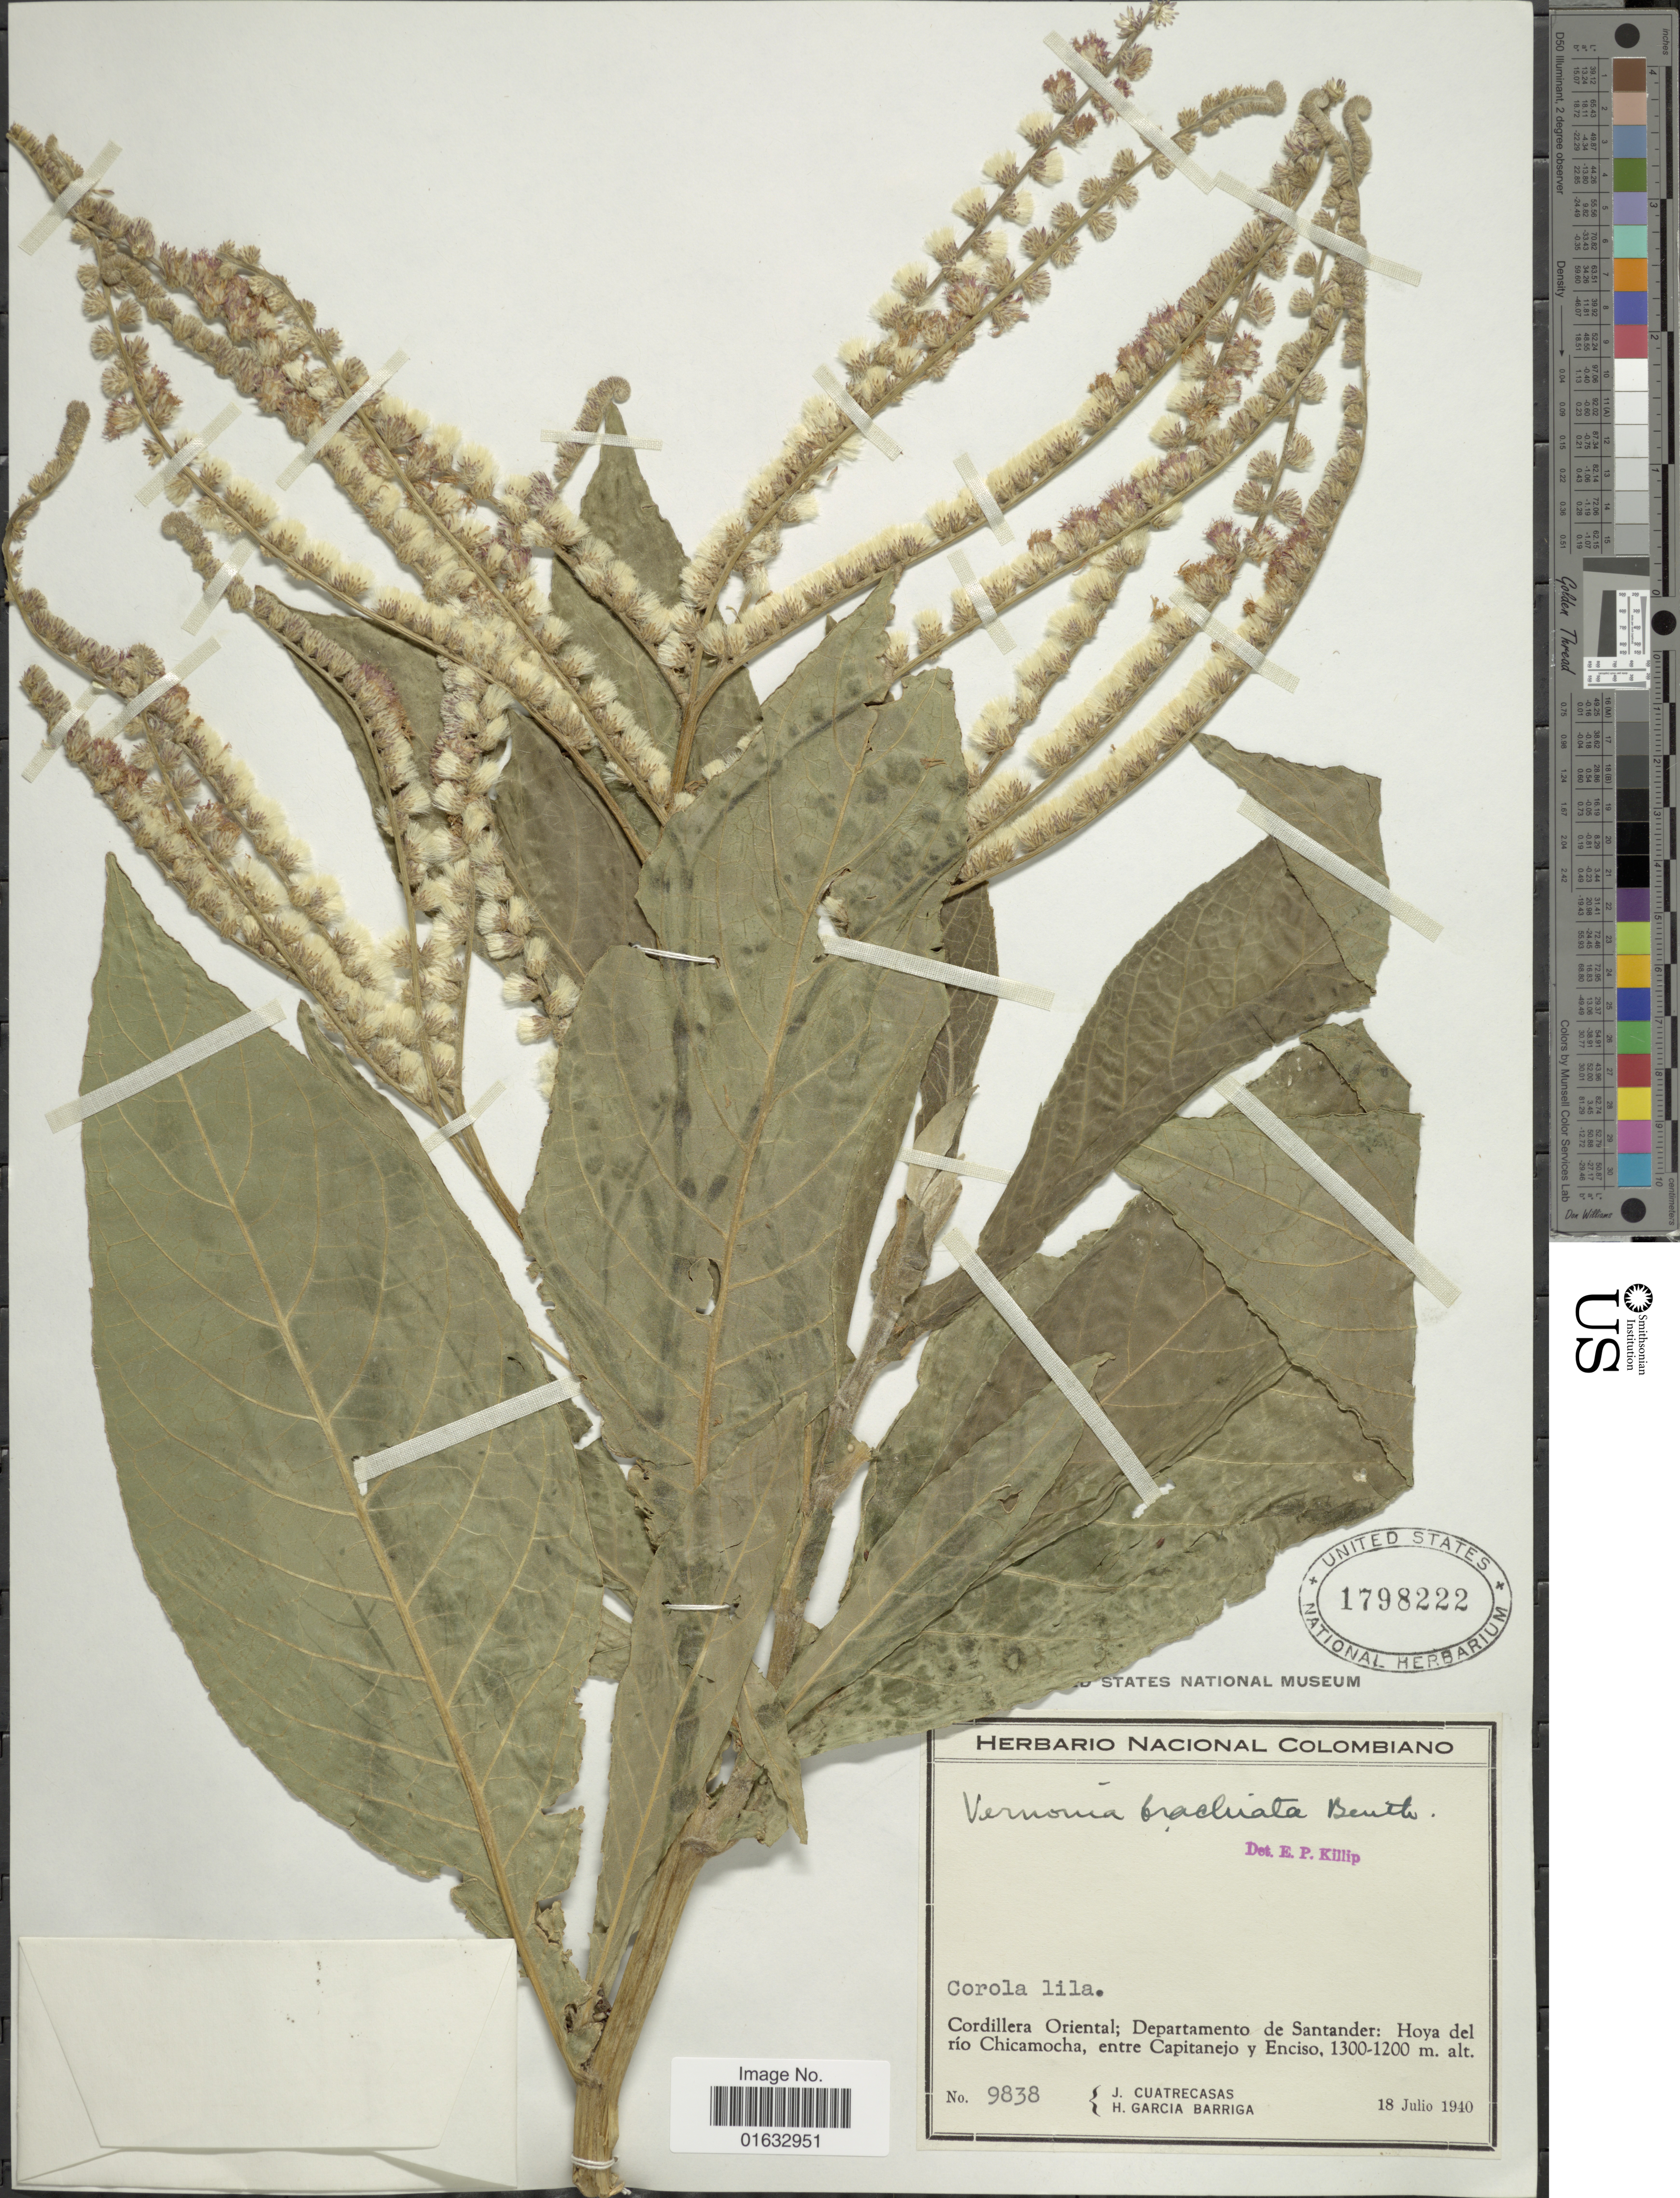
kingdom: Plantae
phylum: Tracheophyta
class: Magnoliopsida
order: Asterales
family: Asteraceae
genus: Eirmocephala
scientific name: Eirmocephala brachiata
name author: (Benth.) H. Rob.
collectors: J. Cuatrecasas & H. García Barriga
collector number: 9838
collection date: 1940-07-18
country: Colombia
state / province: Santander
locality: Cordillera Oriental: Departamento de Santander: Hoya del rio Chicamocha, entre Capitanejo y Enciso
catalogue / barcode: US 1798222